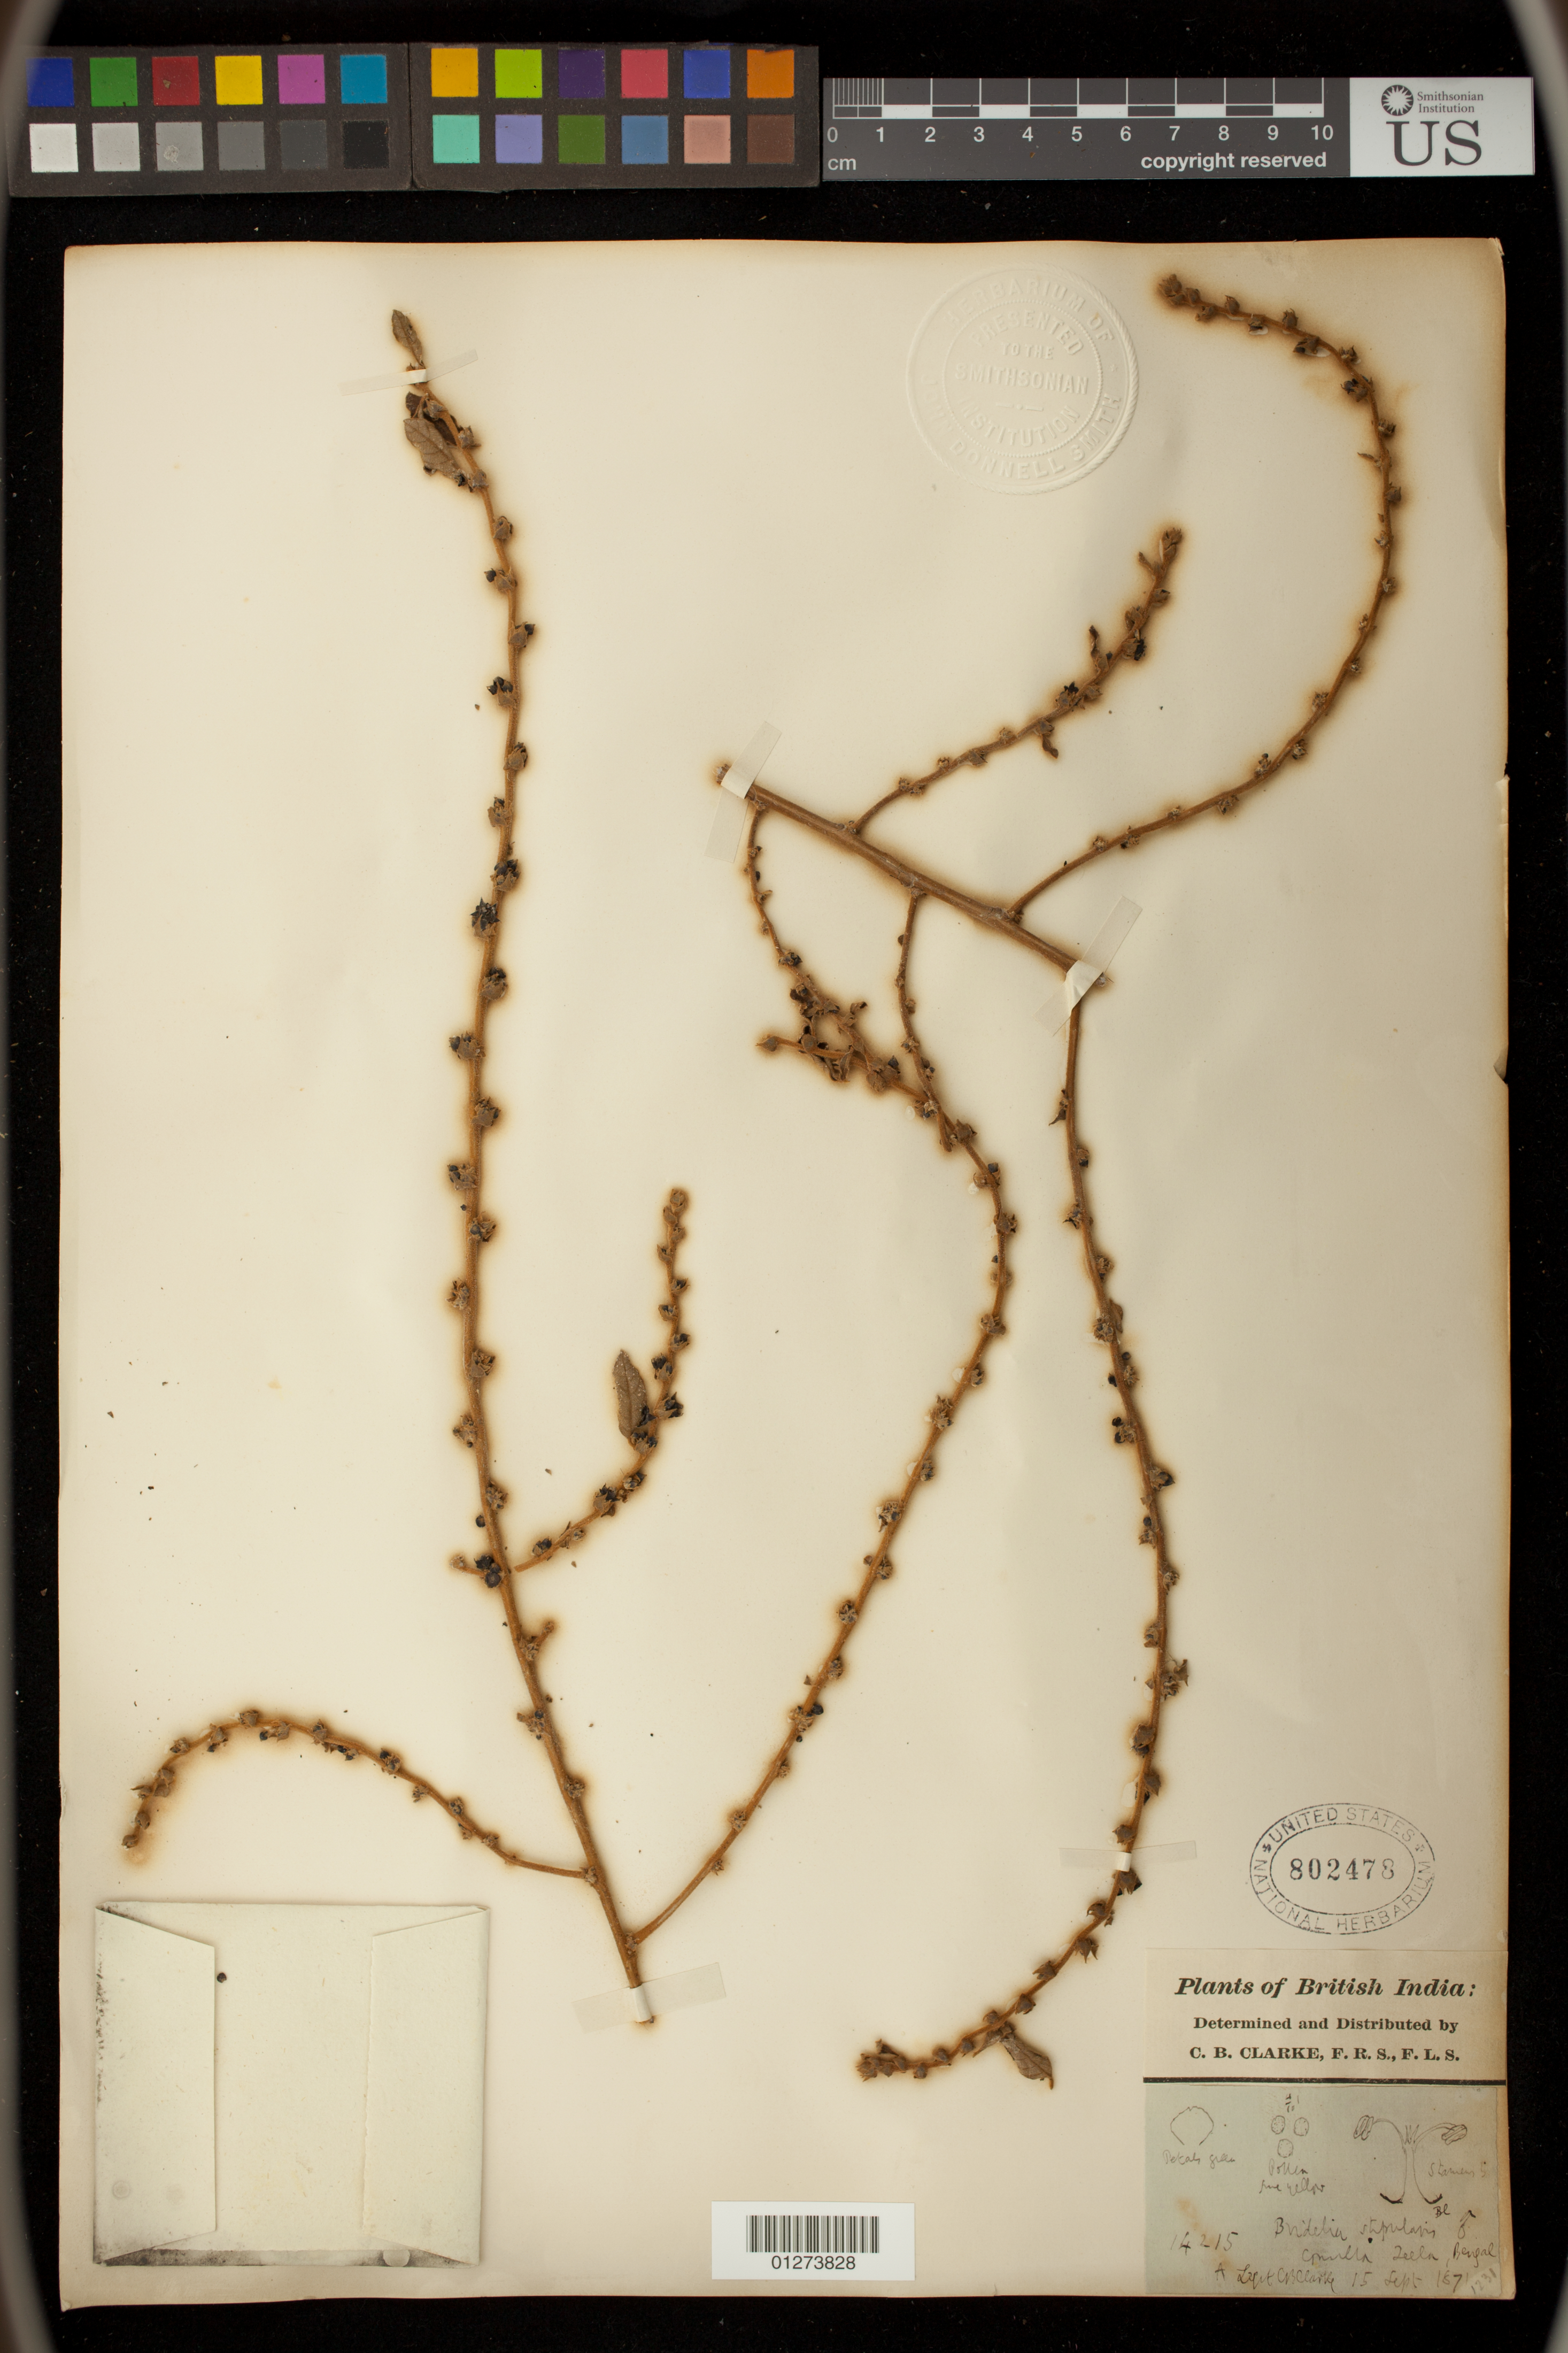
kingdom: Plantae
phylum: Tracheophyta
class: Magnoliopsida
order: Malpighiales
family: Phyllanthaceae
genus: Bridelia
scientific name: Bridelia stipularis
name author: (L.) Blume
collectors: C. B. Clarke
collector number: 14215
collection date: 1871-09-15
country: India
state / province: West Bengal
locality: Teela, Bengal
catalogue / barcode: US 802478